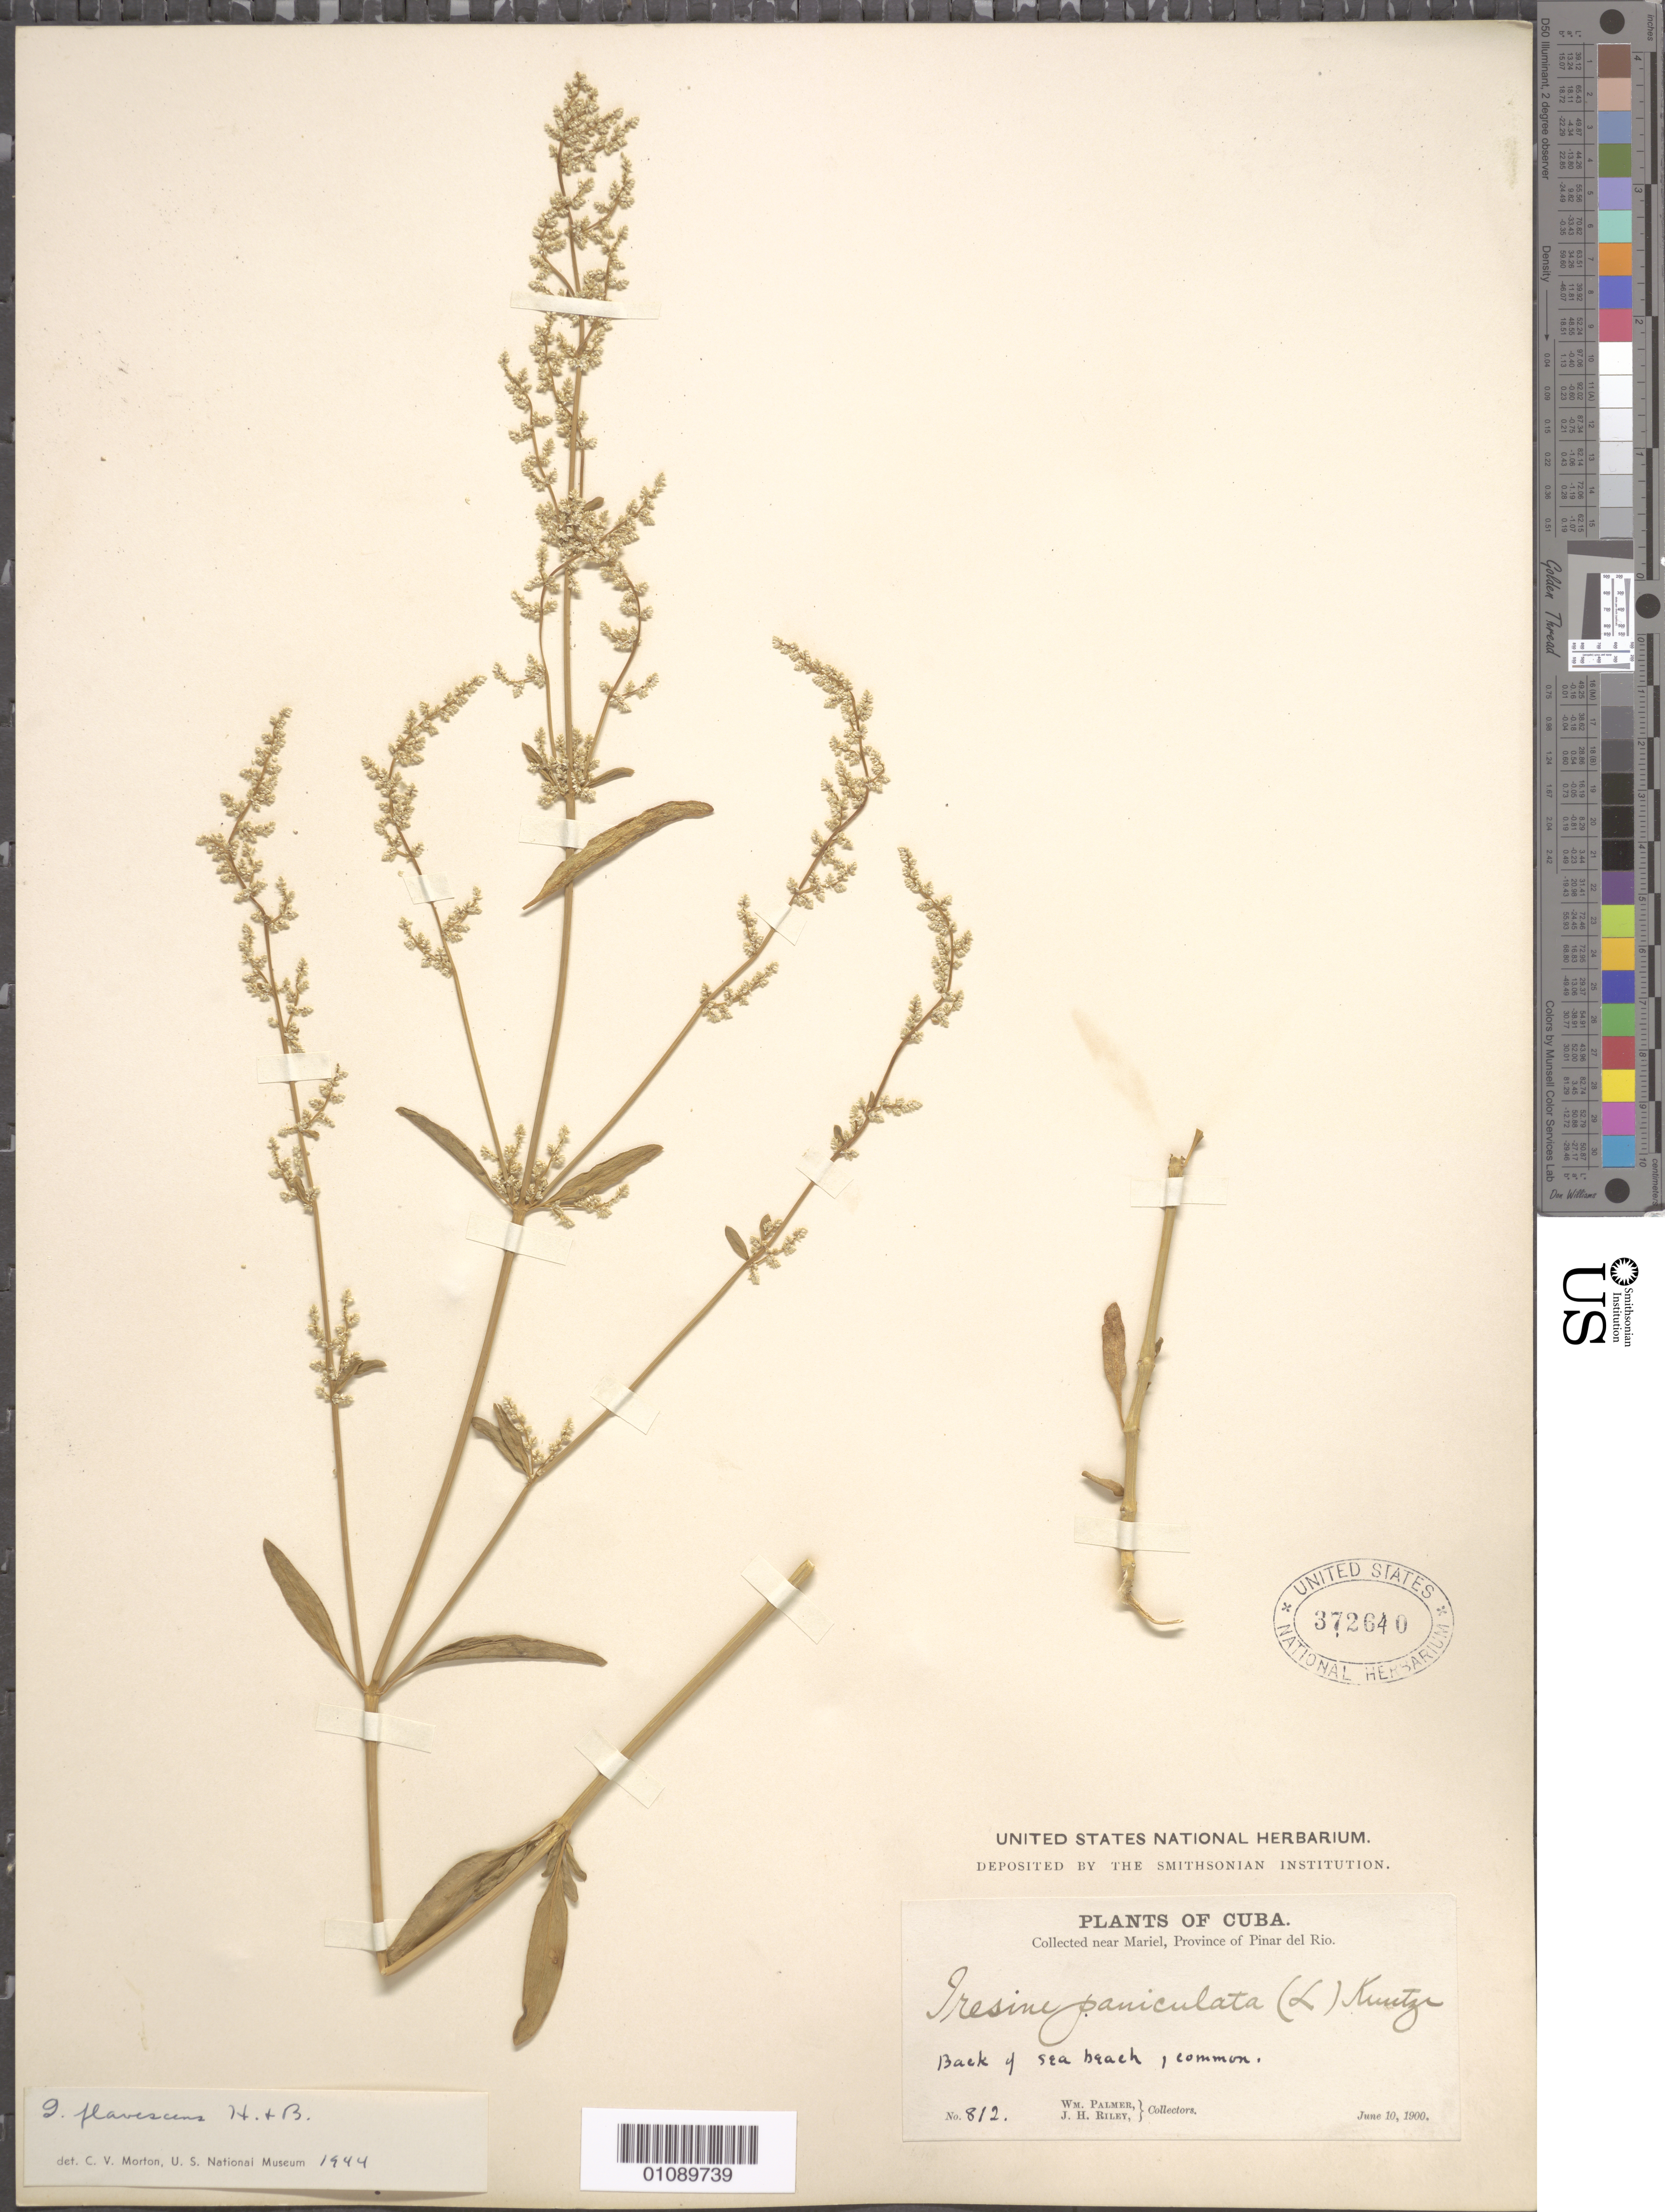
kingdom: Plantae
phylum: Tracheophyta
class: Magnoliopsida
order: Caryophyllales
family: Amaranthaceae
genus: Iresine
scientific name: Iresine flavescens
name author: Humb. & Bonpl. ex Willd.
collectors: W. Palmer & J. H. Riley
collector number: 812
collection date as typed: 10 Jun 1900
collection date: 1900-06-10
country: Cuba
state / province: Pinar del Rio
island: Cuba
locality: Collected near Mariel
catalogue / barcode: US 372640